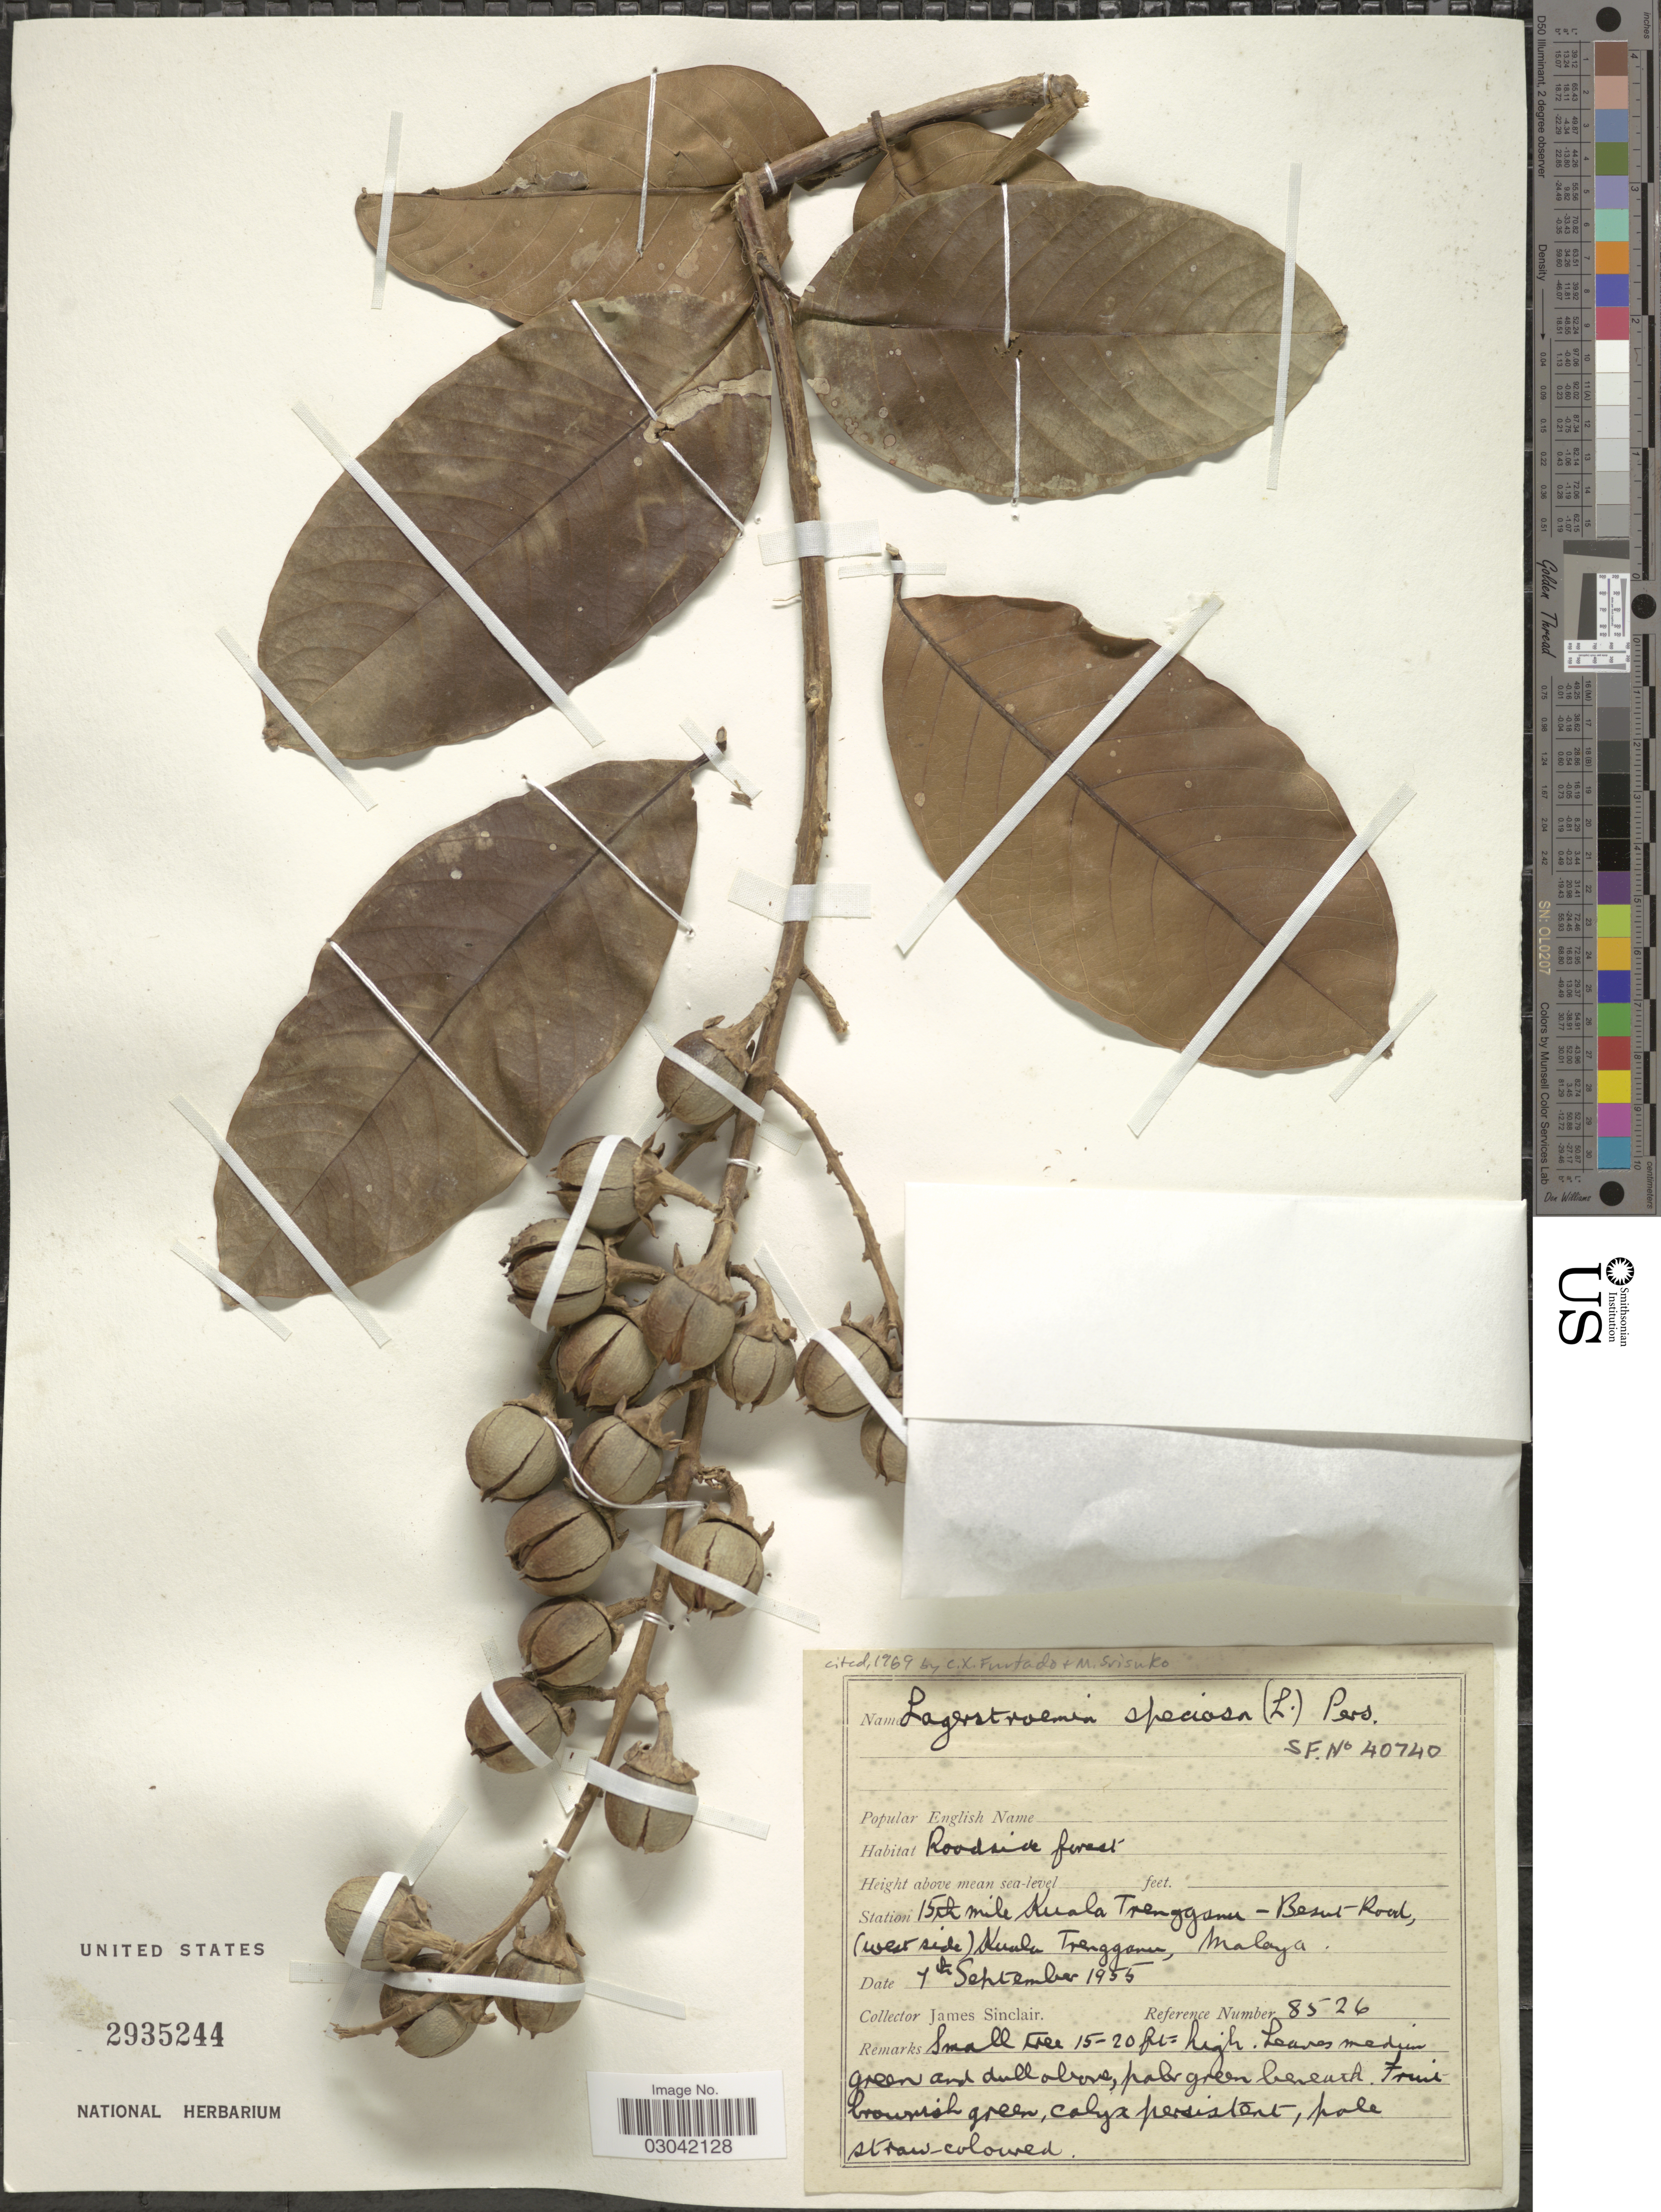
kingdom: Plantae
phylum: Tracheophyta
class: Magnoliopsida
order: Myrtales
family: Lythraceae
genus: Lagerstroemia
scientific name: Lagerstroemia speciosa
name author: (L.) Pers.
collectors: J. Sinclair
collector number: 8526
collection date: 1955-09-07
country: Malaysia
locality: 15th mile Kuala Trennganu - Besut Road, (west side) Kuala Trengganu, Malaya.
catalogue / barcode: US 2935244